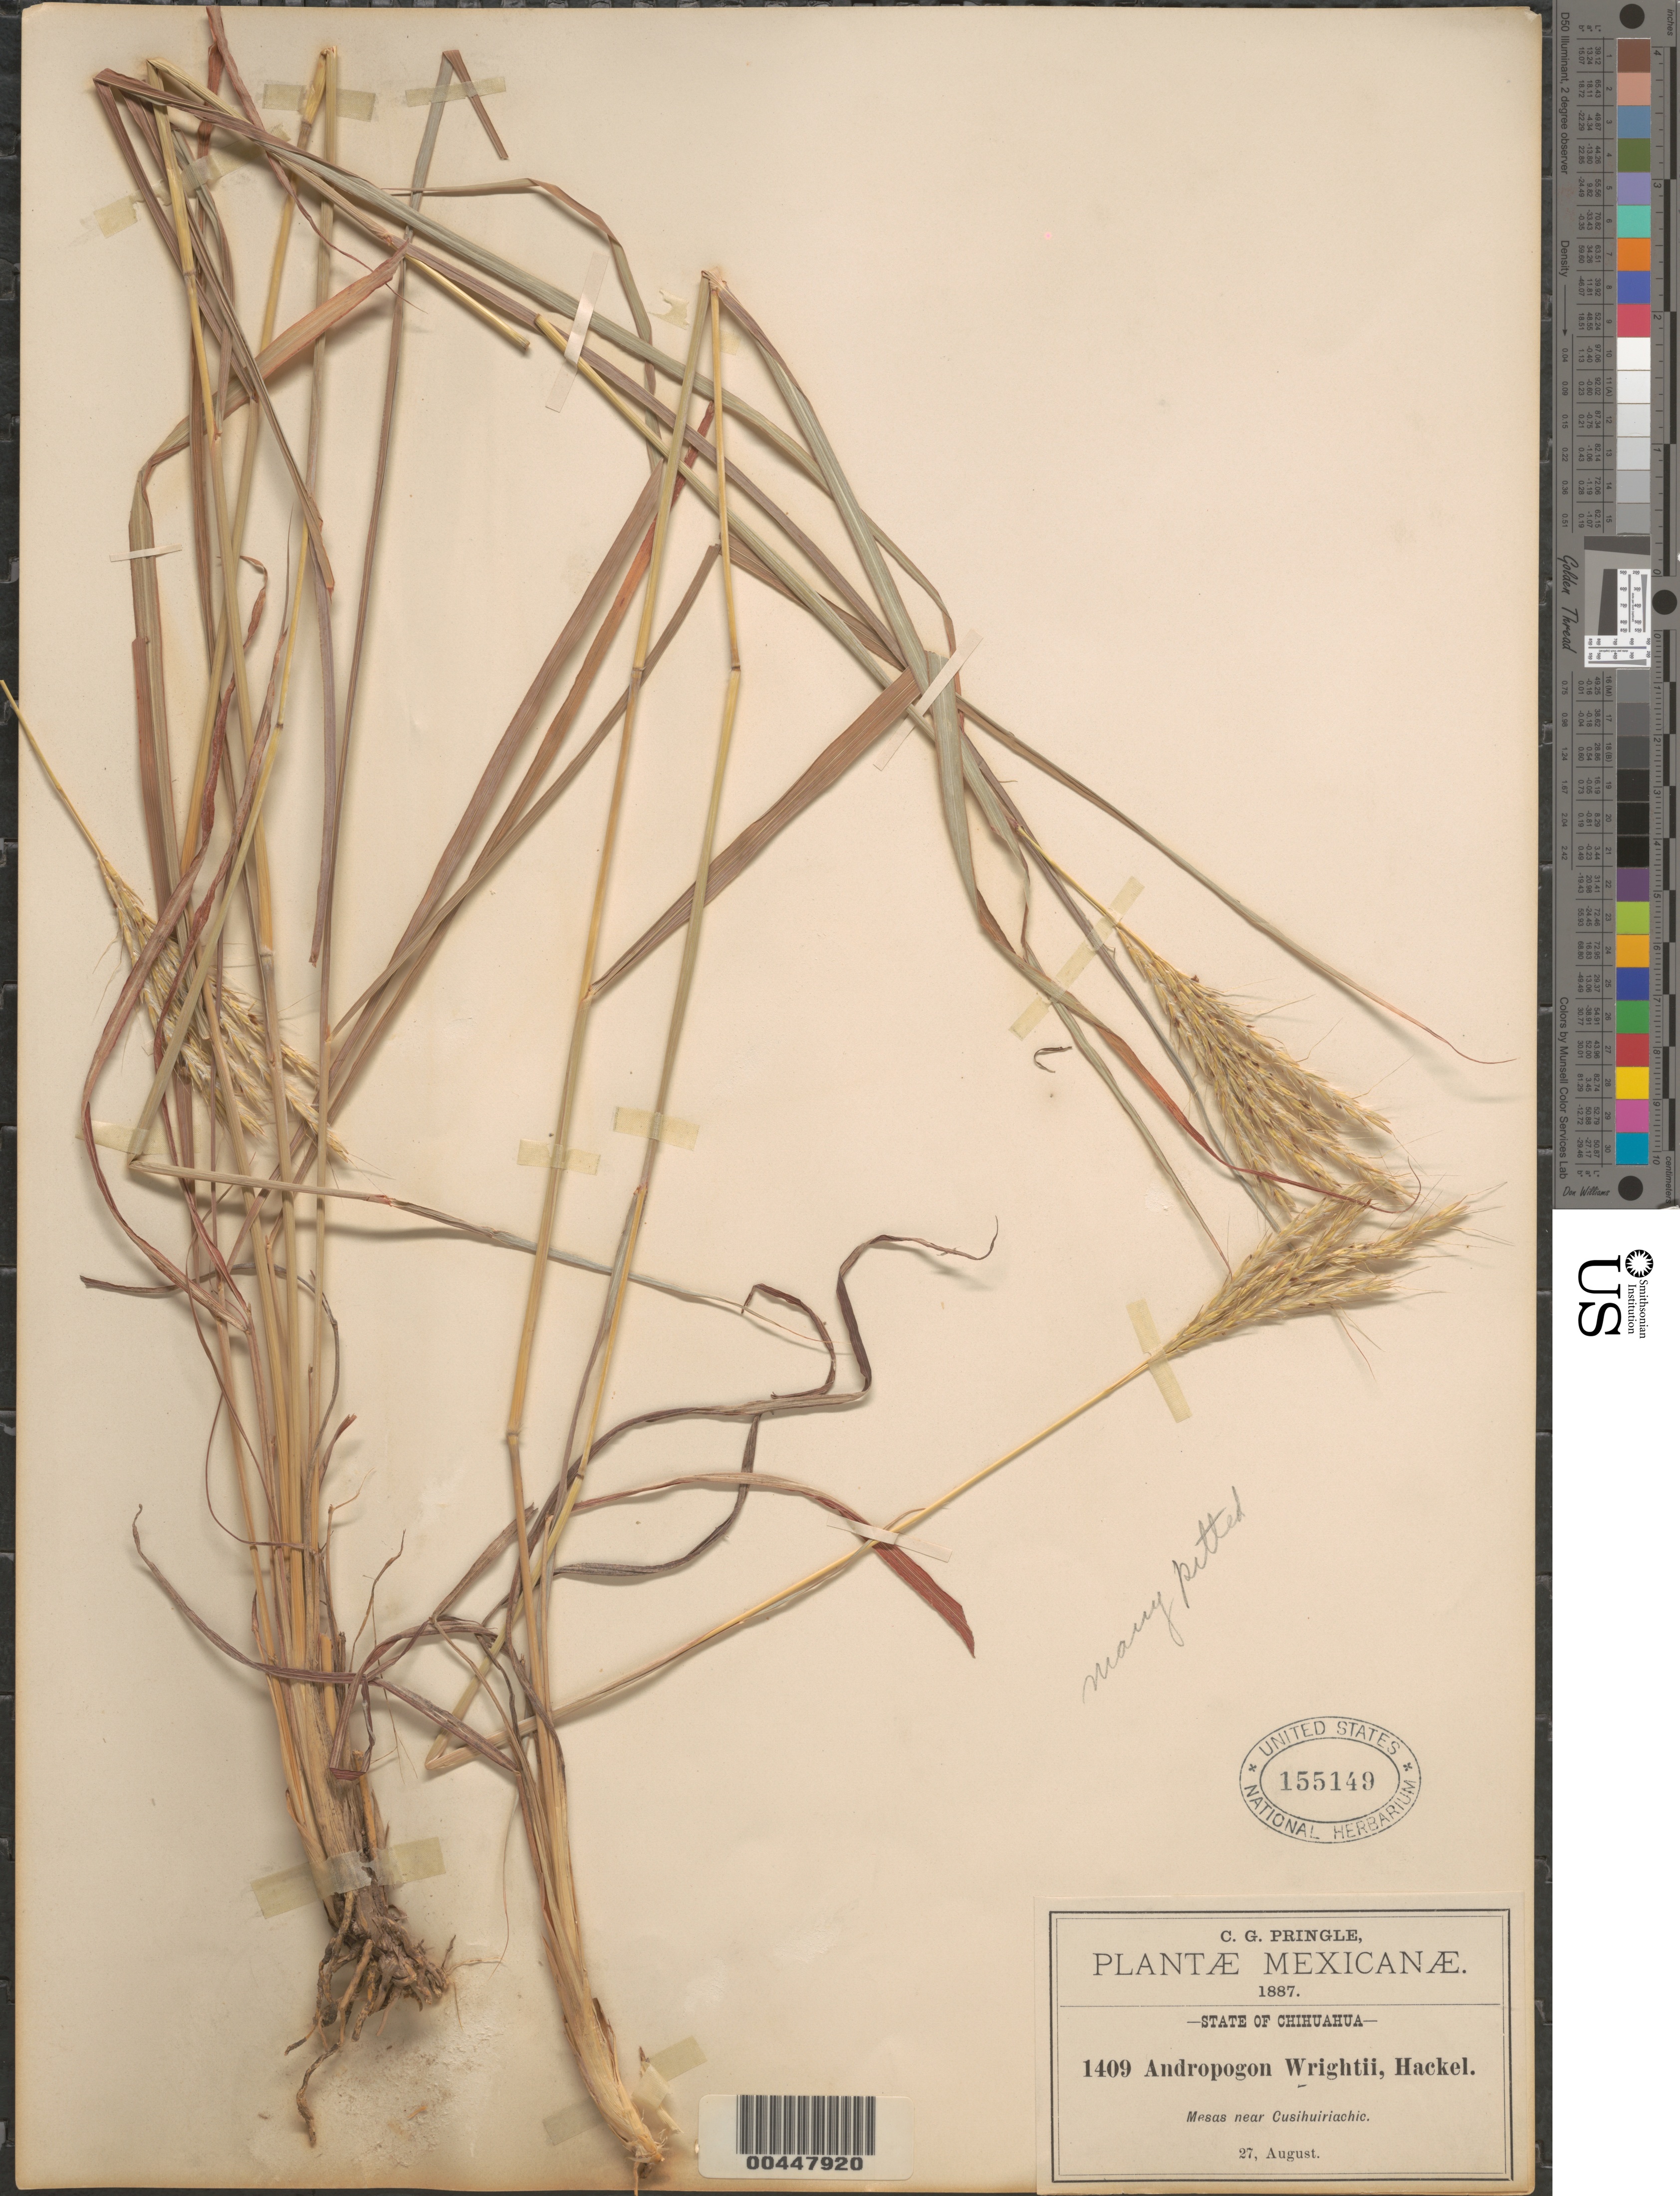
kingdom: Plantae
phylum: Tracheophyta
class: Liliopsida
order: Poales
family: Poaceae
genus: Andropogon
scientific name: Andropogon wrightii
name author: Hack.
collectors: C. G. Pringle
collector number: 1409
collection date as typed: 27 Aug 1887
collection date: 1887-08-27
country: Mexico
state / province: Chihuahua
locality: Mesas near Cusihuiriachic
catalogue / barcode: US 155149